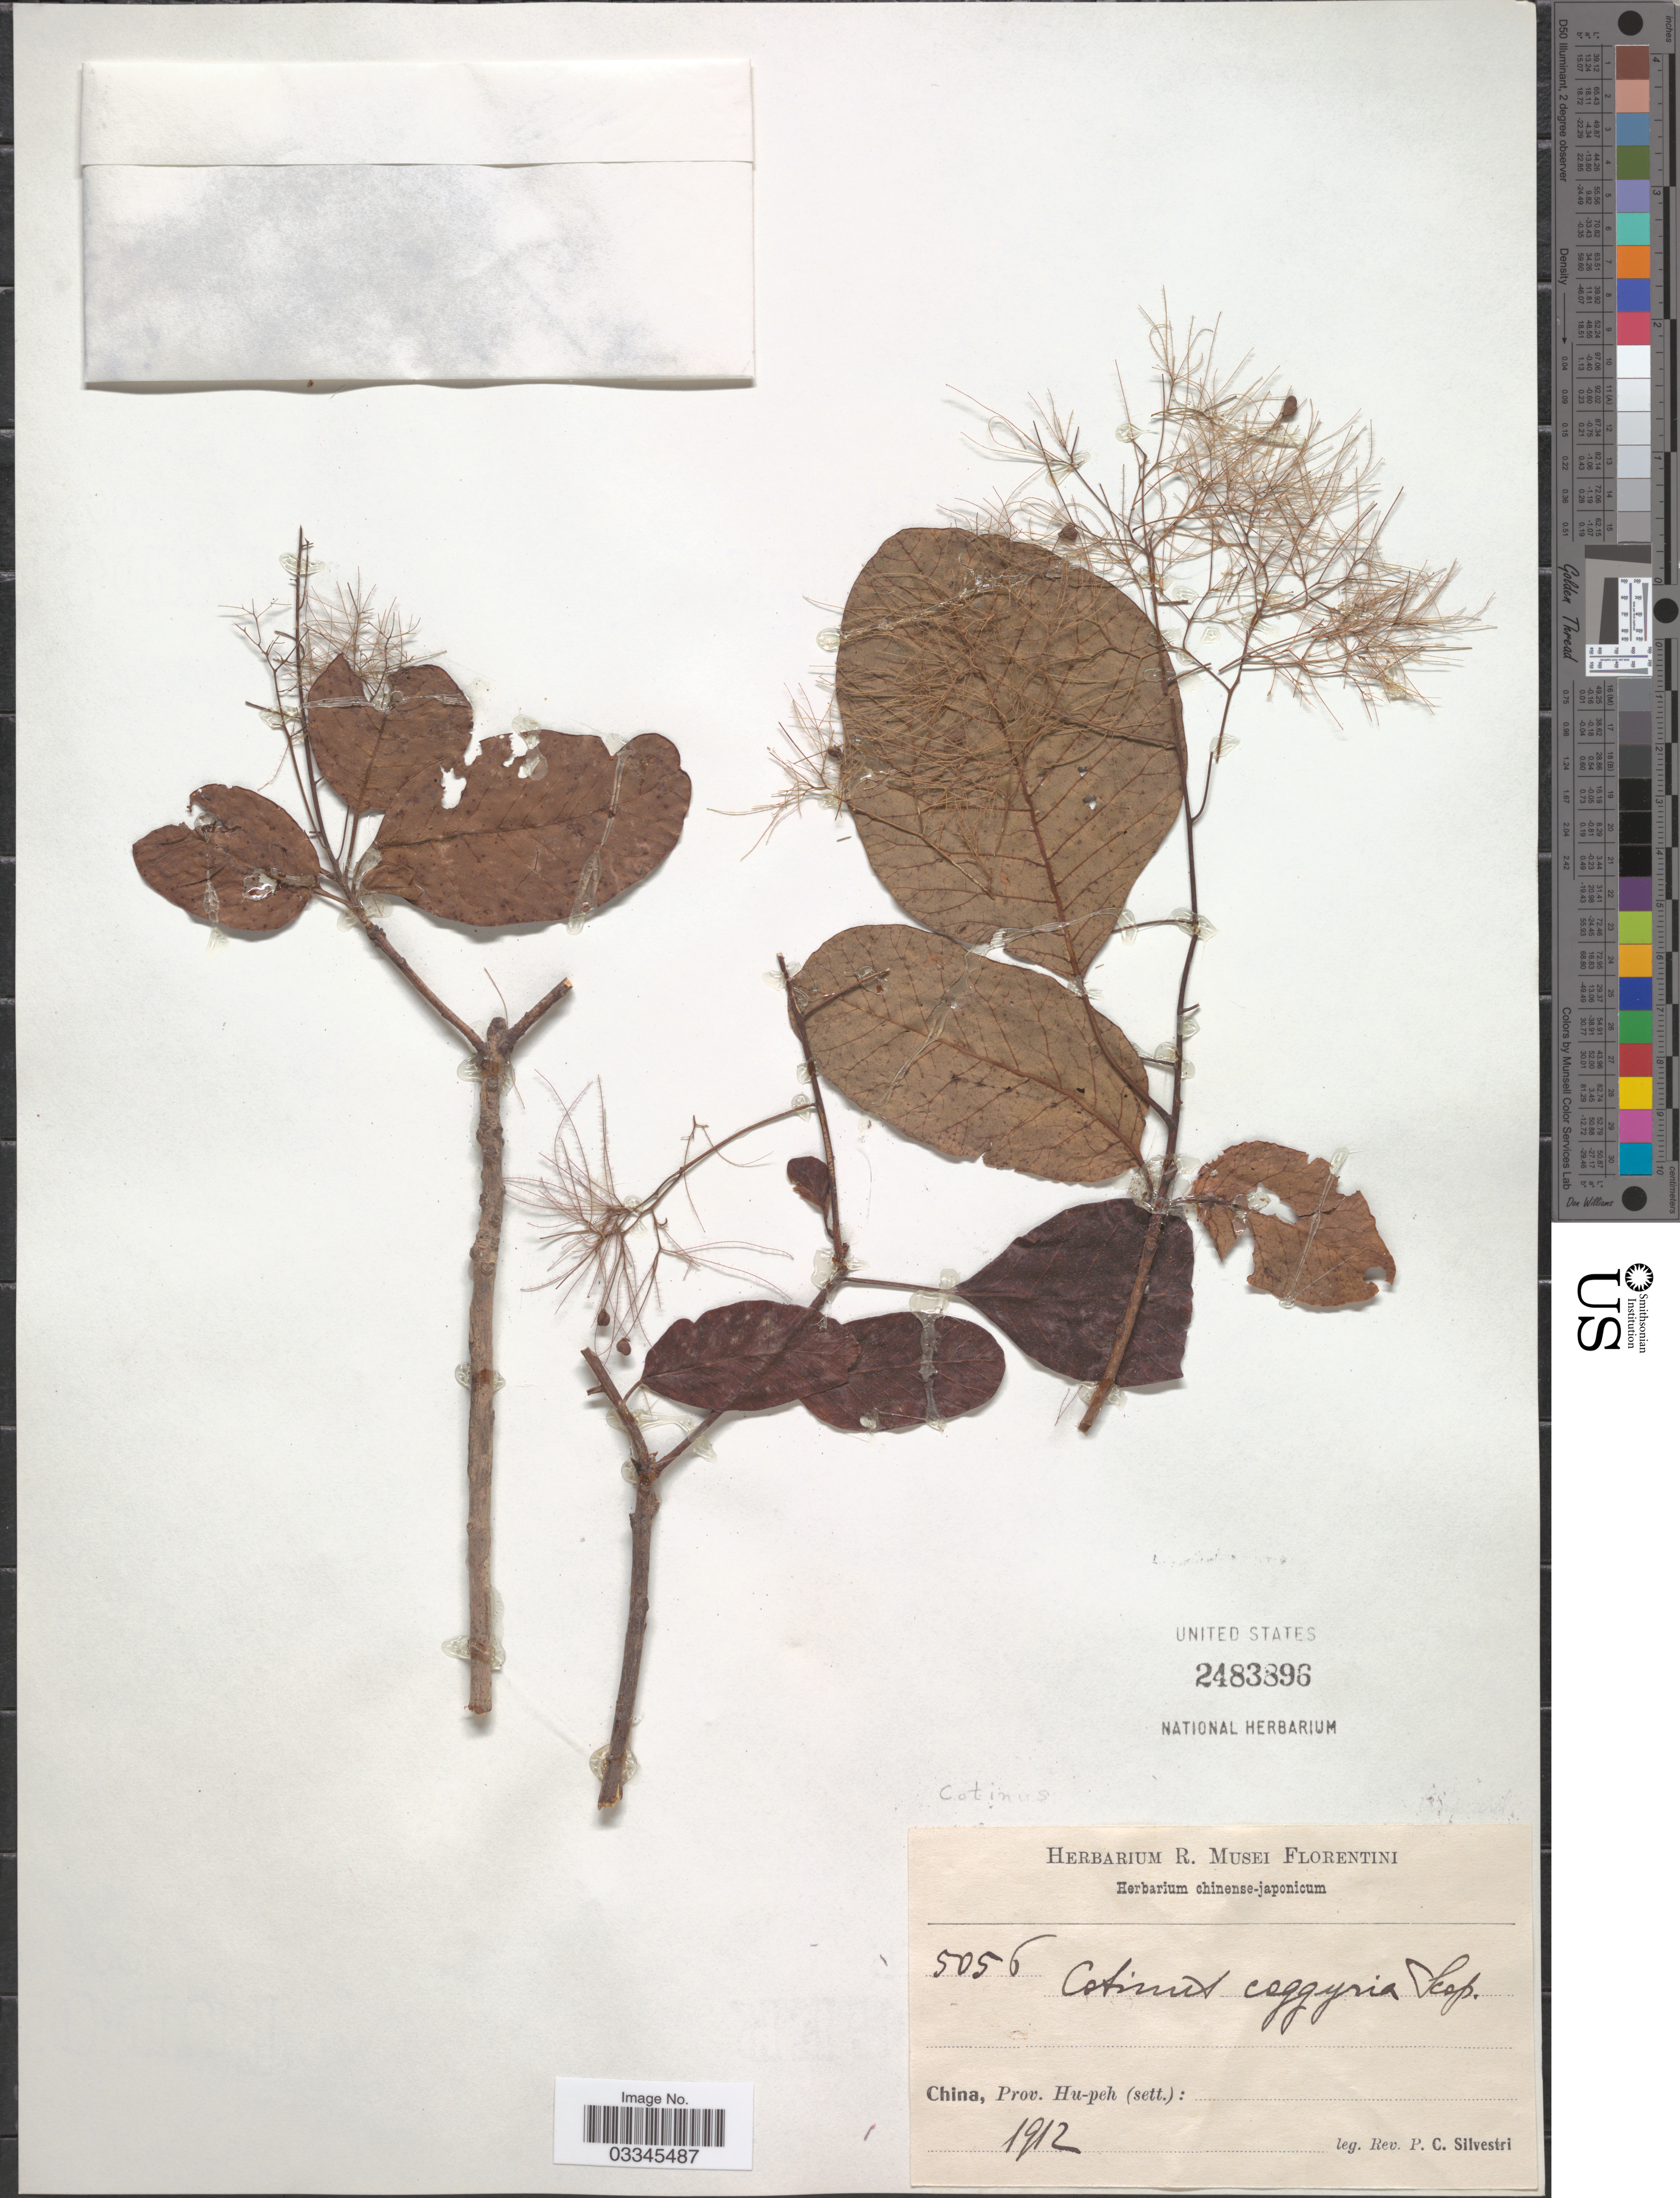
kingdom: Plantae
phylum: Tracheophyta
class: Magnoliopsida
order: Sapindales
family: Anacardiaceae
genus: Cotinus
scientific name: Cotinus coggygria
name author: Scop.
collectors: P. Silvestri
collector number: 5056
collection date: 1912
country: China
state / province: Hubei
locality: Prov. Hu-peh (sett).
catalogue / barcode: US 2483896